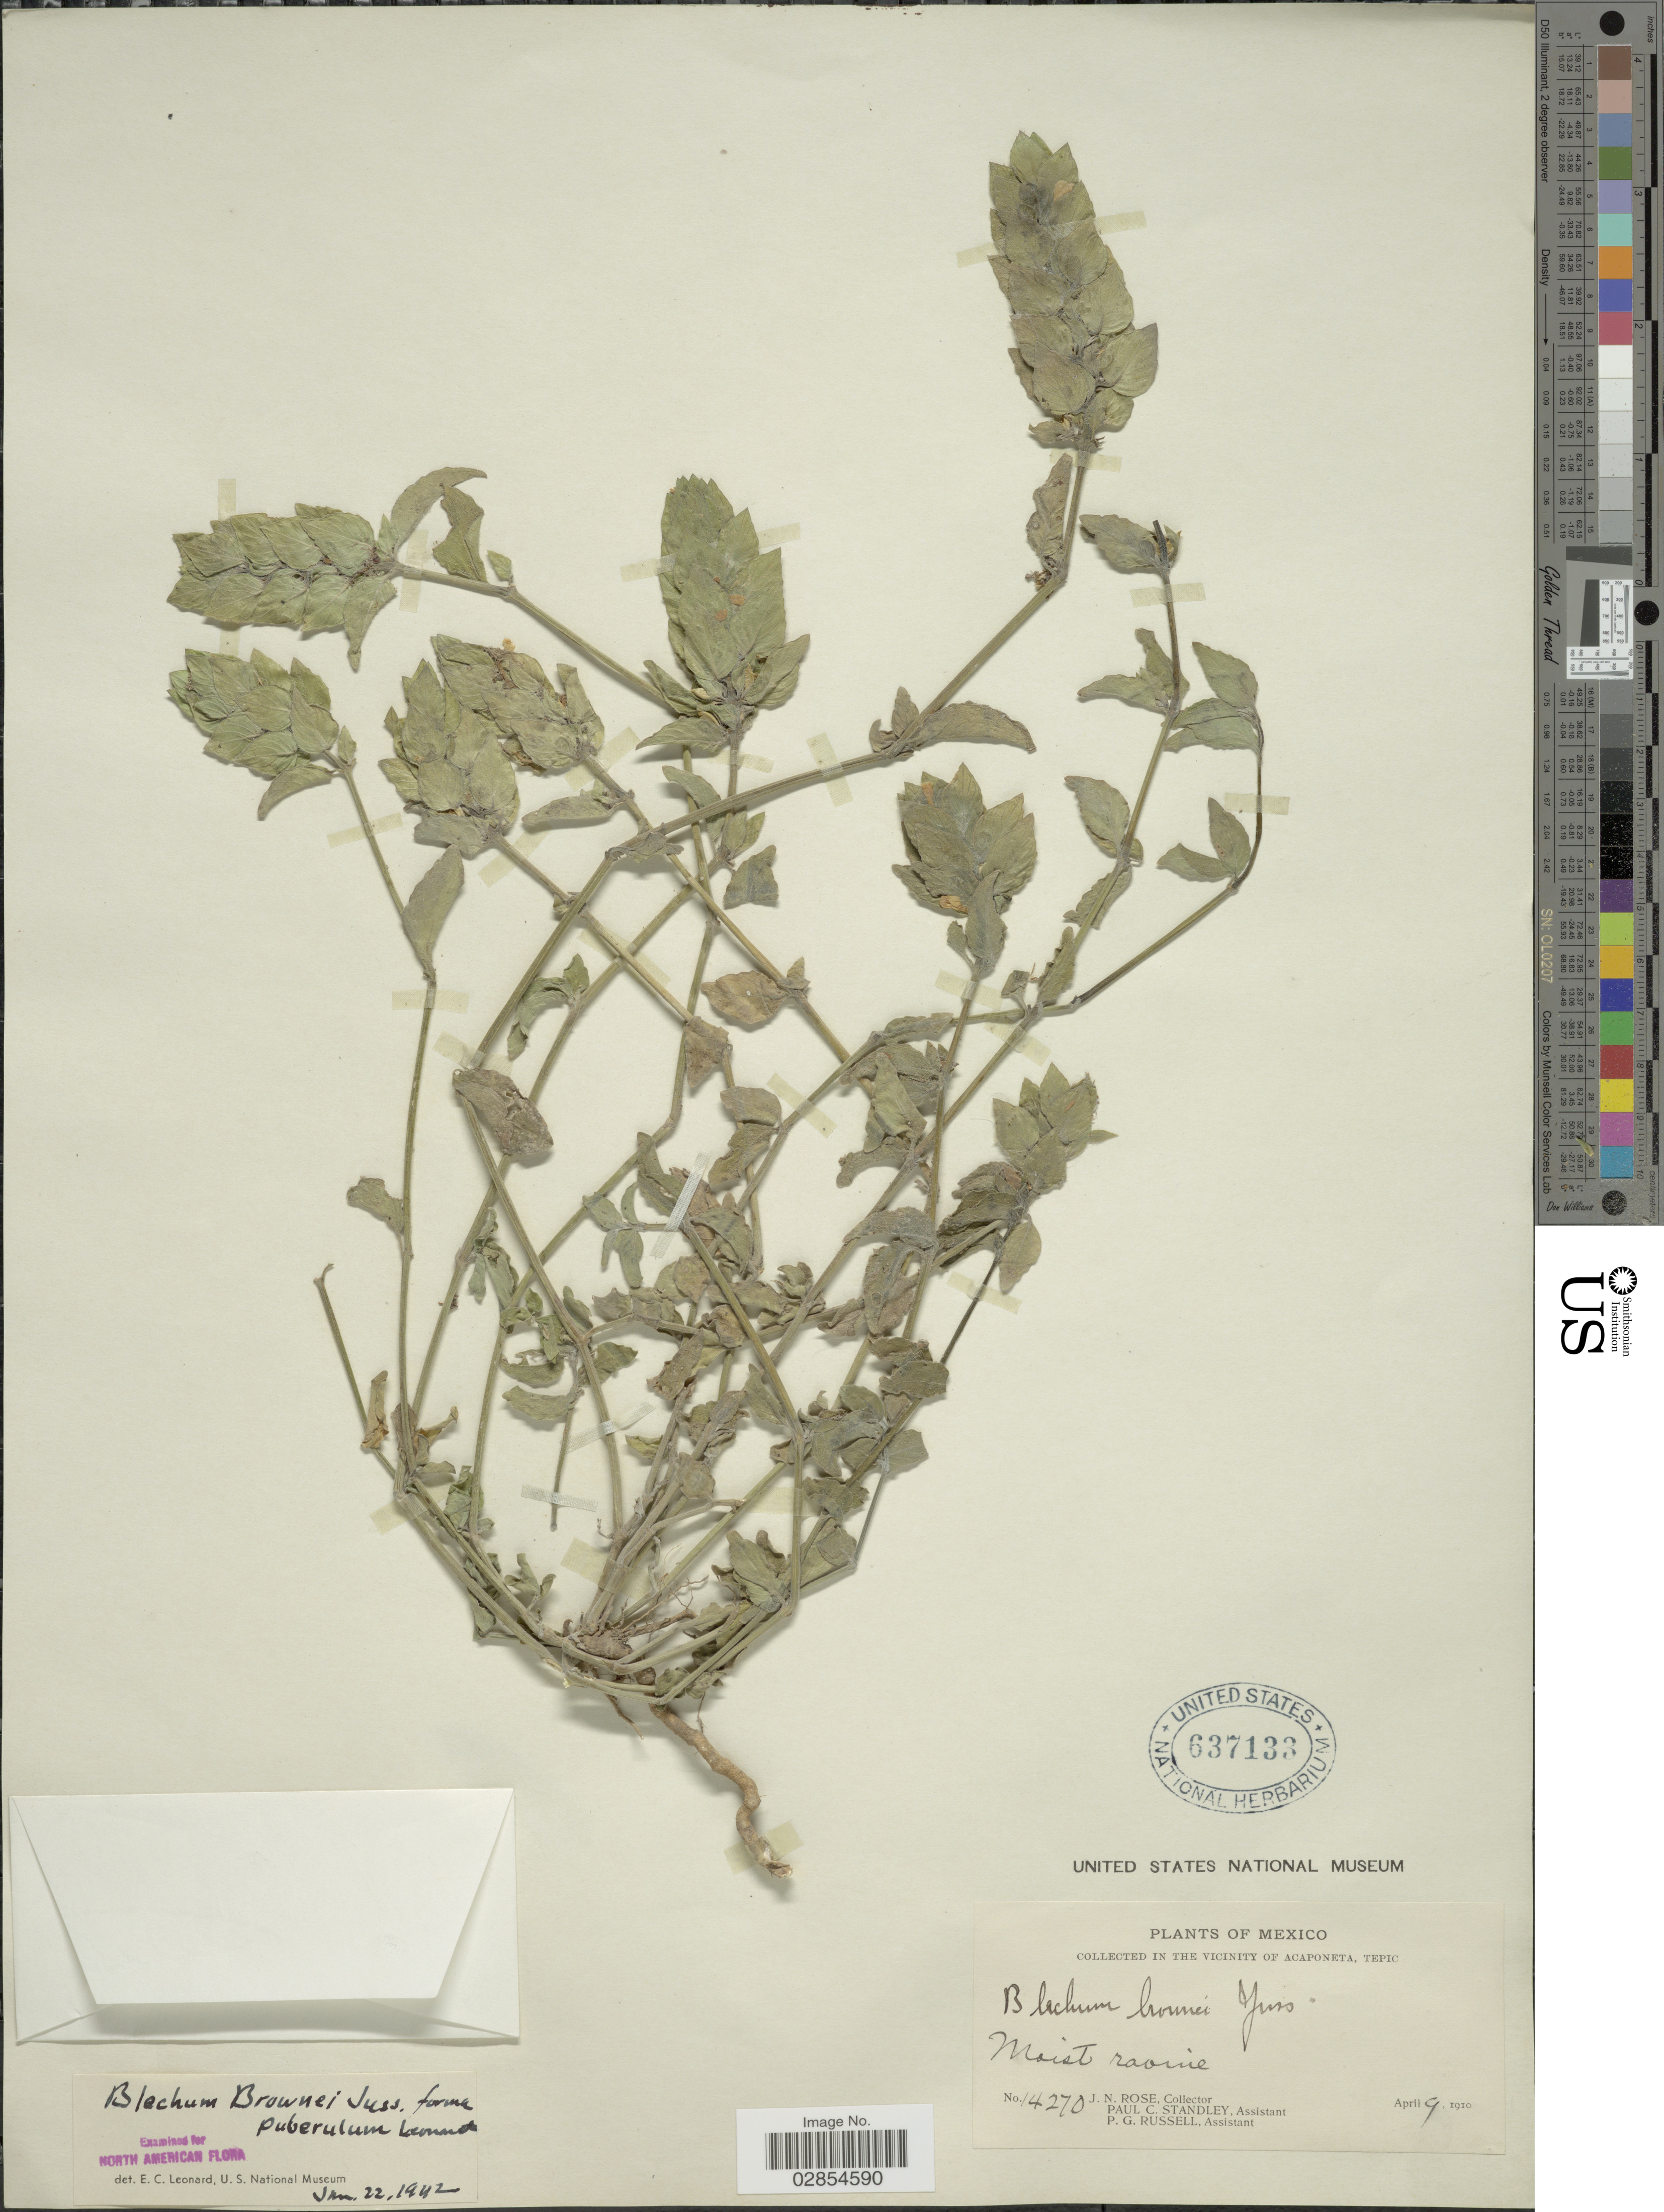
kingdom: Plantae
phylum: Tracheophyta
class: Magnoliopsida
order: Lamiales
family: Acanthaceae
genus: Blechum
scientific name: Blechum pyramidatum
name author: (Lam.) Urb.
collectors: J. N. Rose, P. C. Standley & P. G. Russell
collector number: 14270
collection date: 1910-04-09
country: Mexico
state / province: Nayarit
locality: In the Vicinity of Acaponeta, Tepic.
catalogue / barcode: US 637133